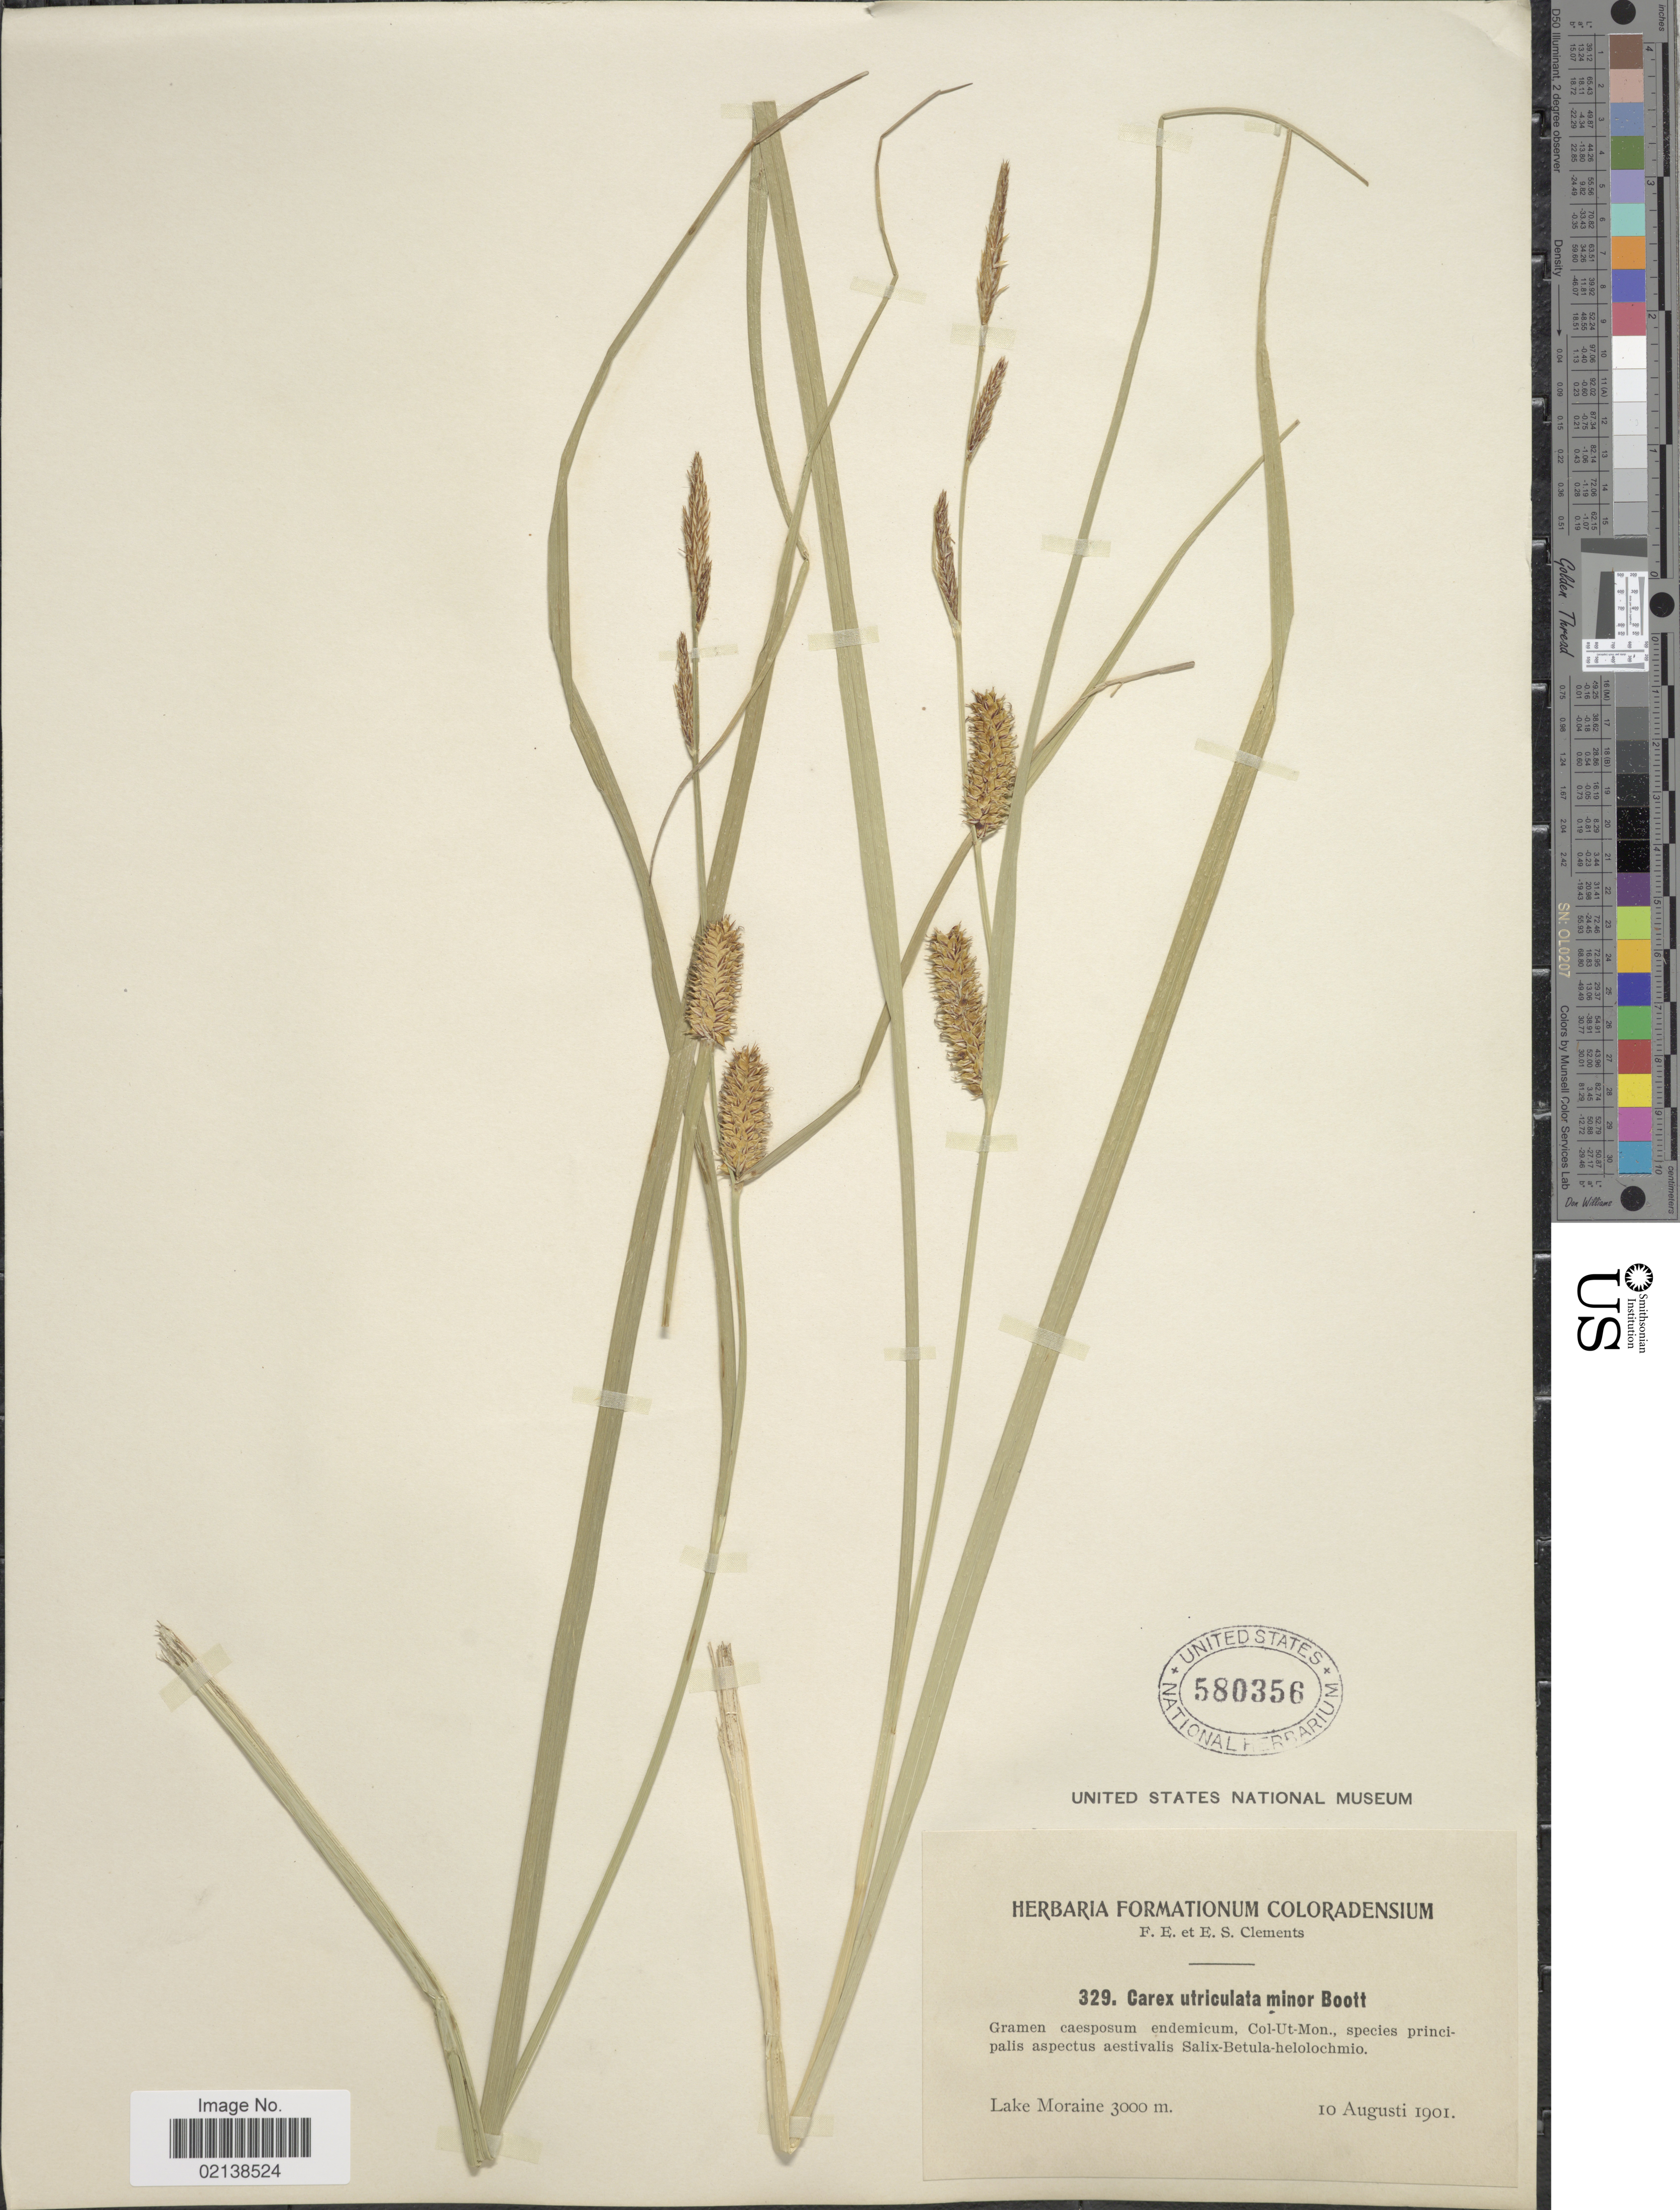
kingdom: Plantae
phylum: Tracheophyta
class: Liliopsida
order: Poales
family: Cyperaceae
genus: Carex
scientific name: Carex utriculata var. minor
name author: Boott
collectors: F. E. Clements & E. S. Clements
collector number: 329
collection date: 1901-08-10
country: United States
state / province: Colorado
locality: Lake Moraine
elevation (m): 3000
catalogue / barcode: US 580356